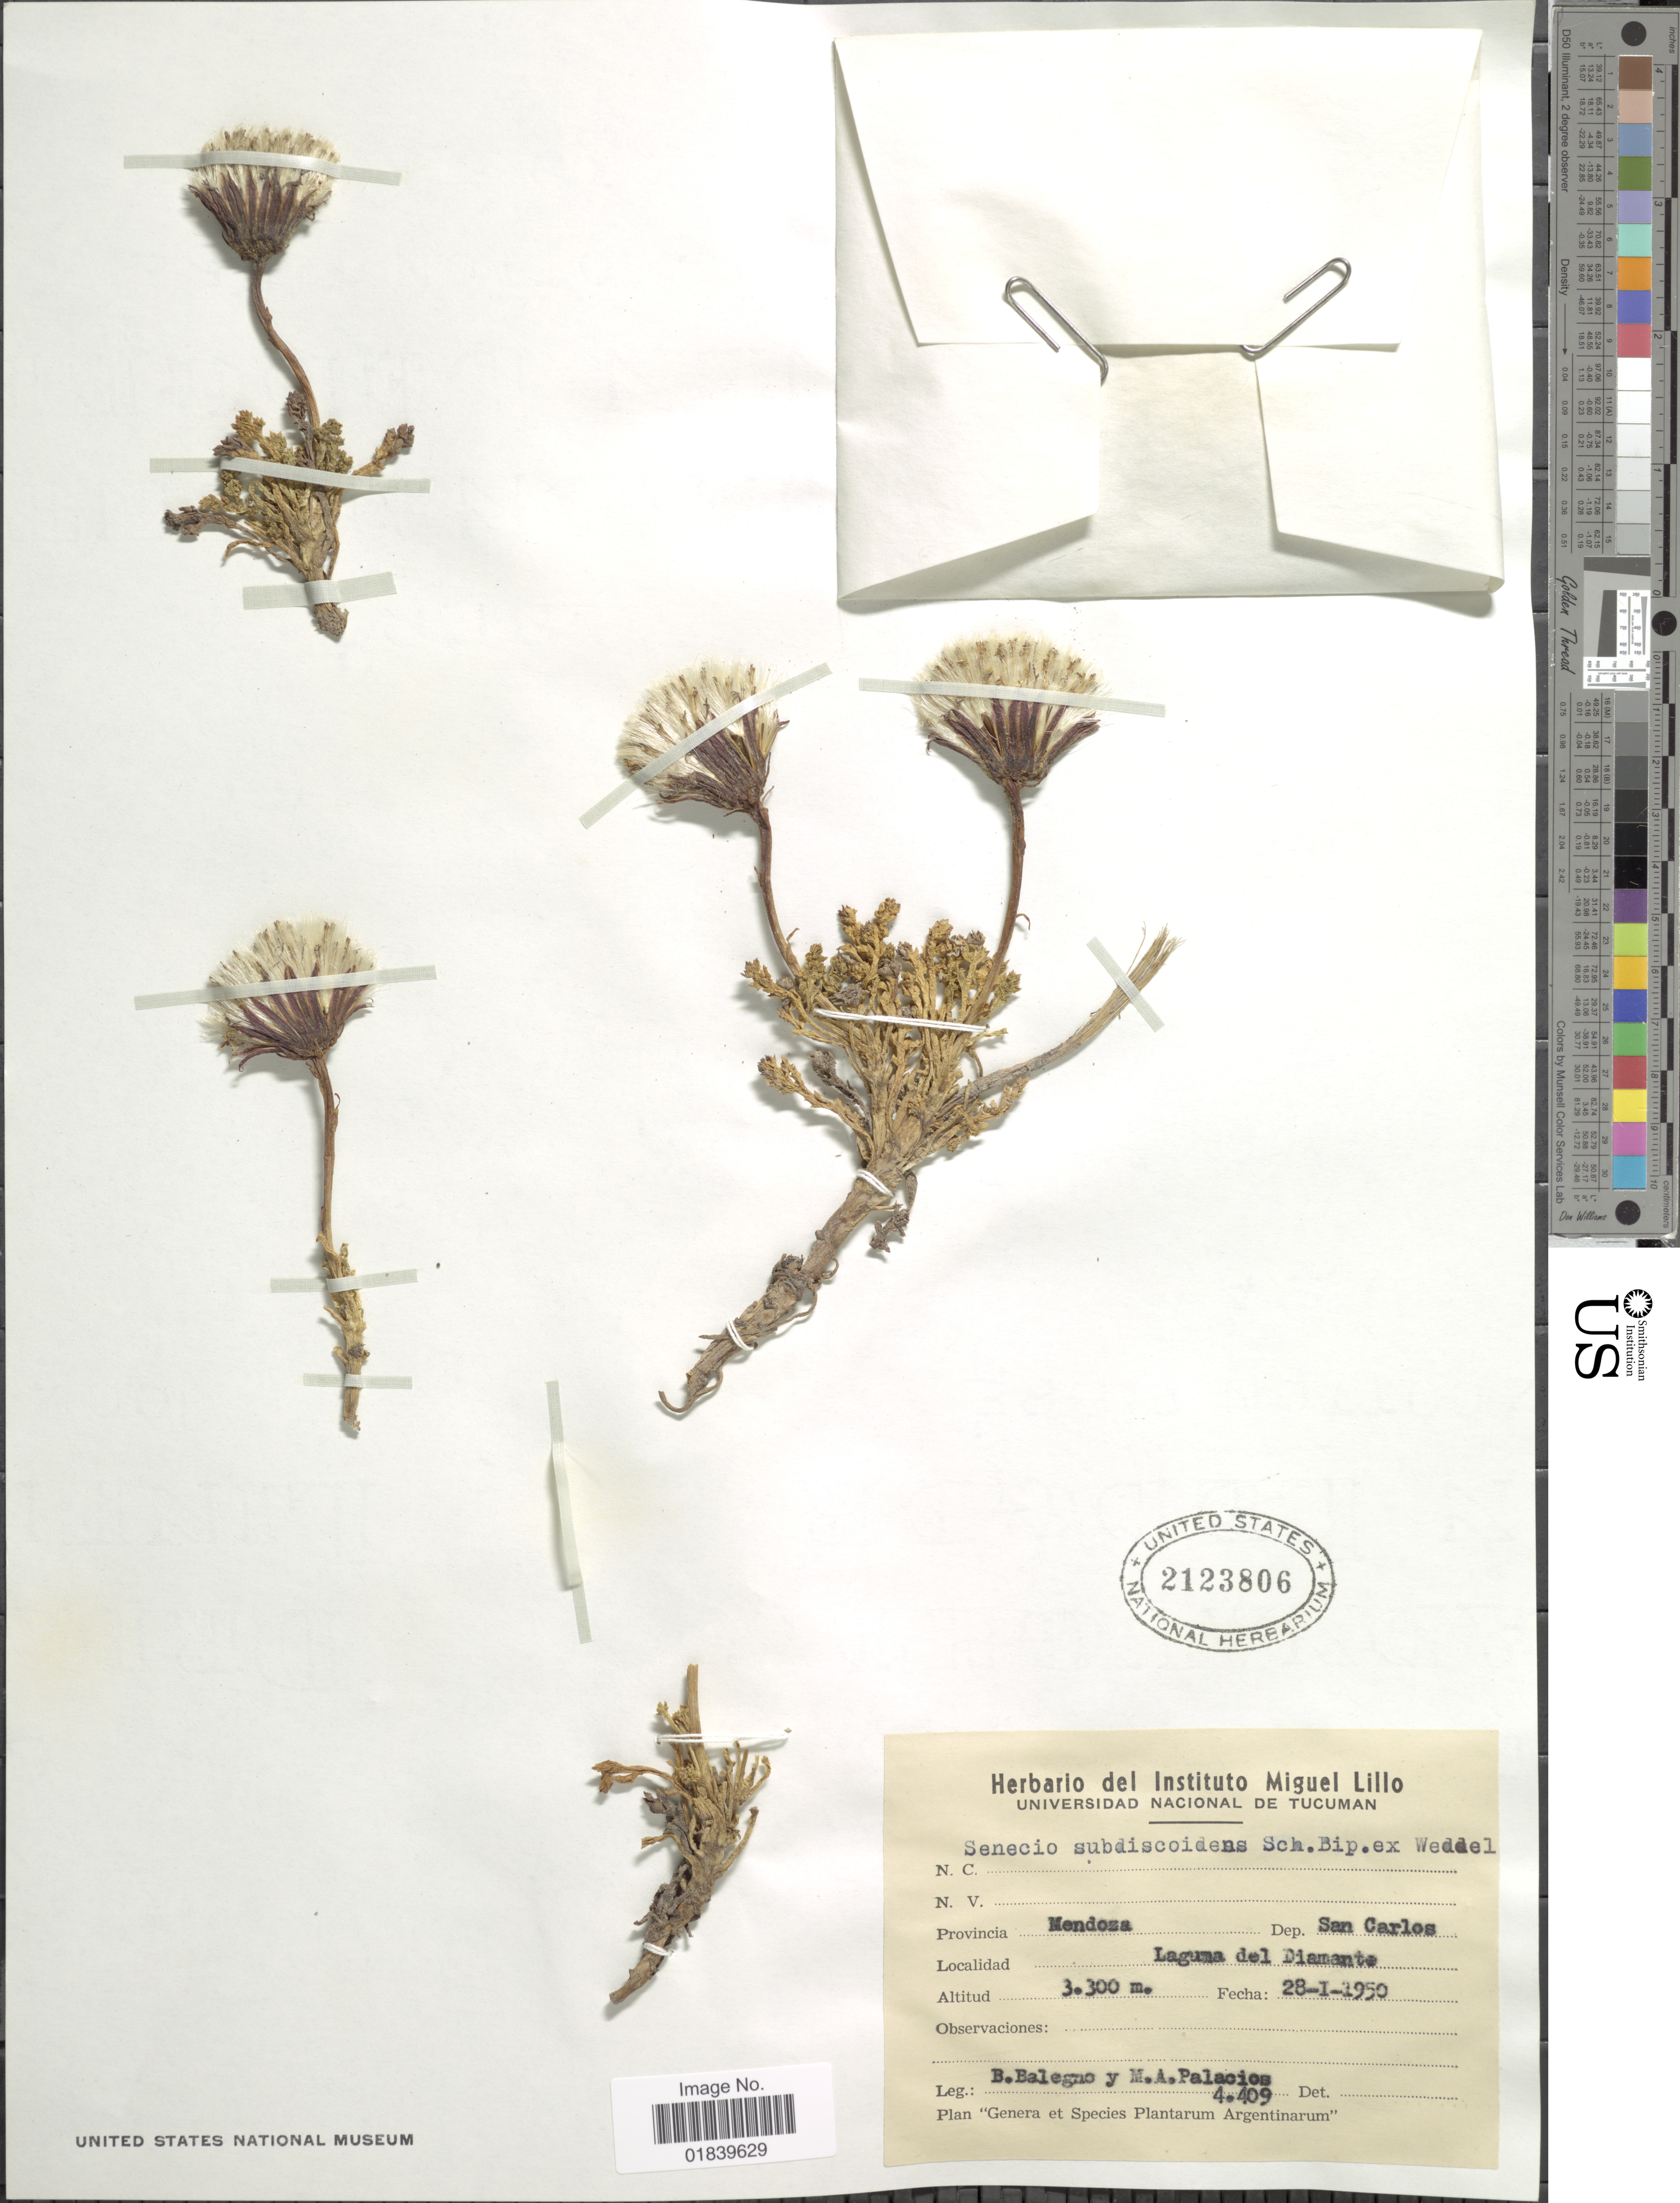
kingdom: Plantae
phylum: Tracheophyta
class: Magnoliopsida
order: Asterales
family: Asteraceae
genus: Senecio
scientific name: Senecio subdiscoideus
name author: Sch. Bip. ex Wedd.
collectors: B. Balegno & M. Palacios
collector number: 4409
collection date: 1950-01-28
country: Argentina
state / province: Mendoza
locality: Provincia Mendoza, Dep. San Carlos. Laguma del Diamante,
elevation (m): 3300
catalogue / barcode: US 2123806